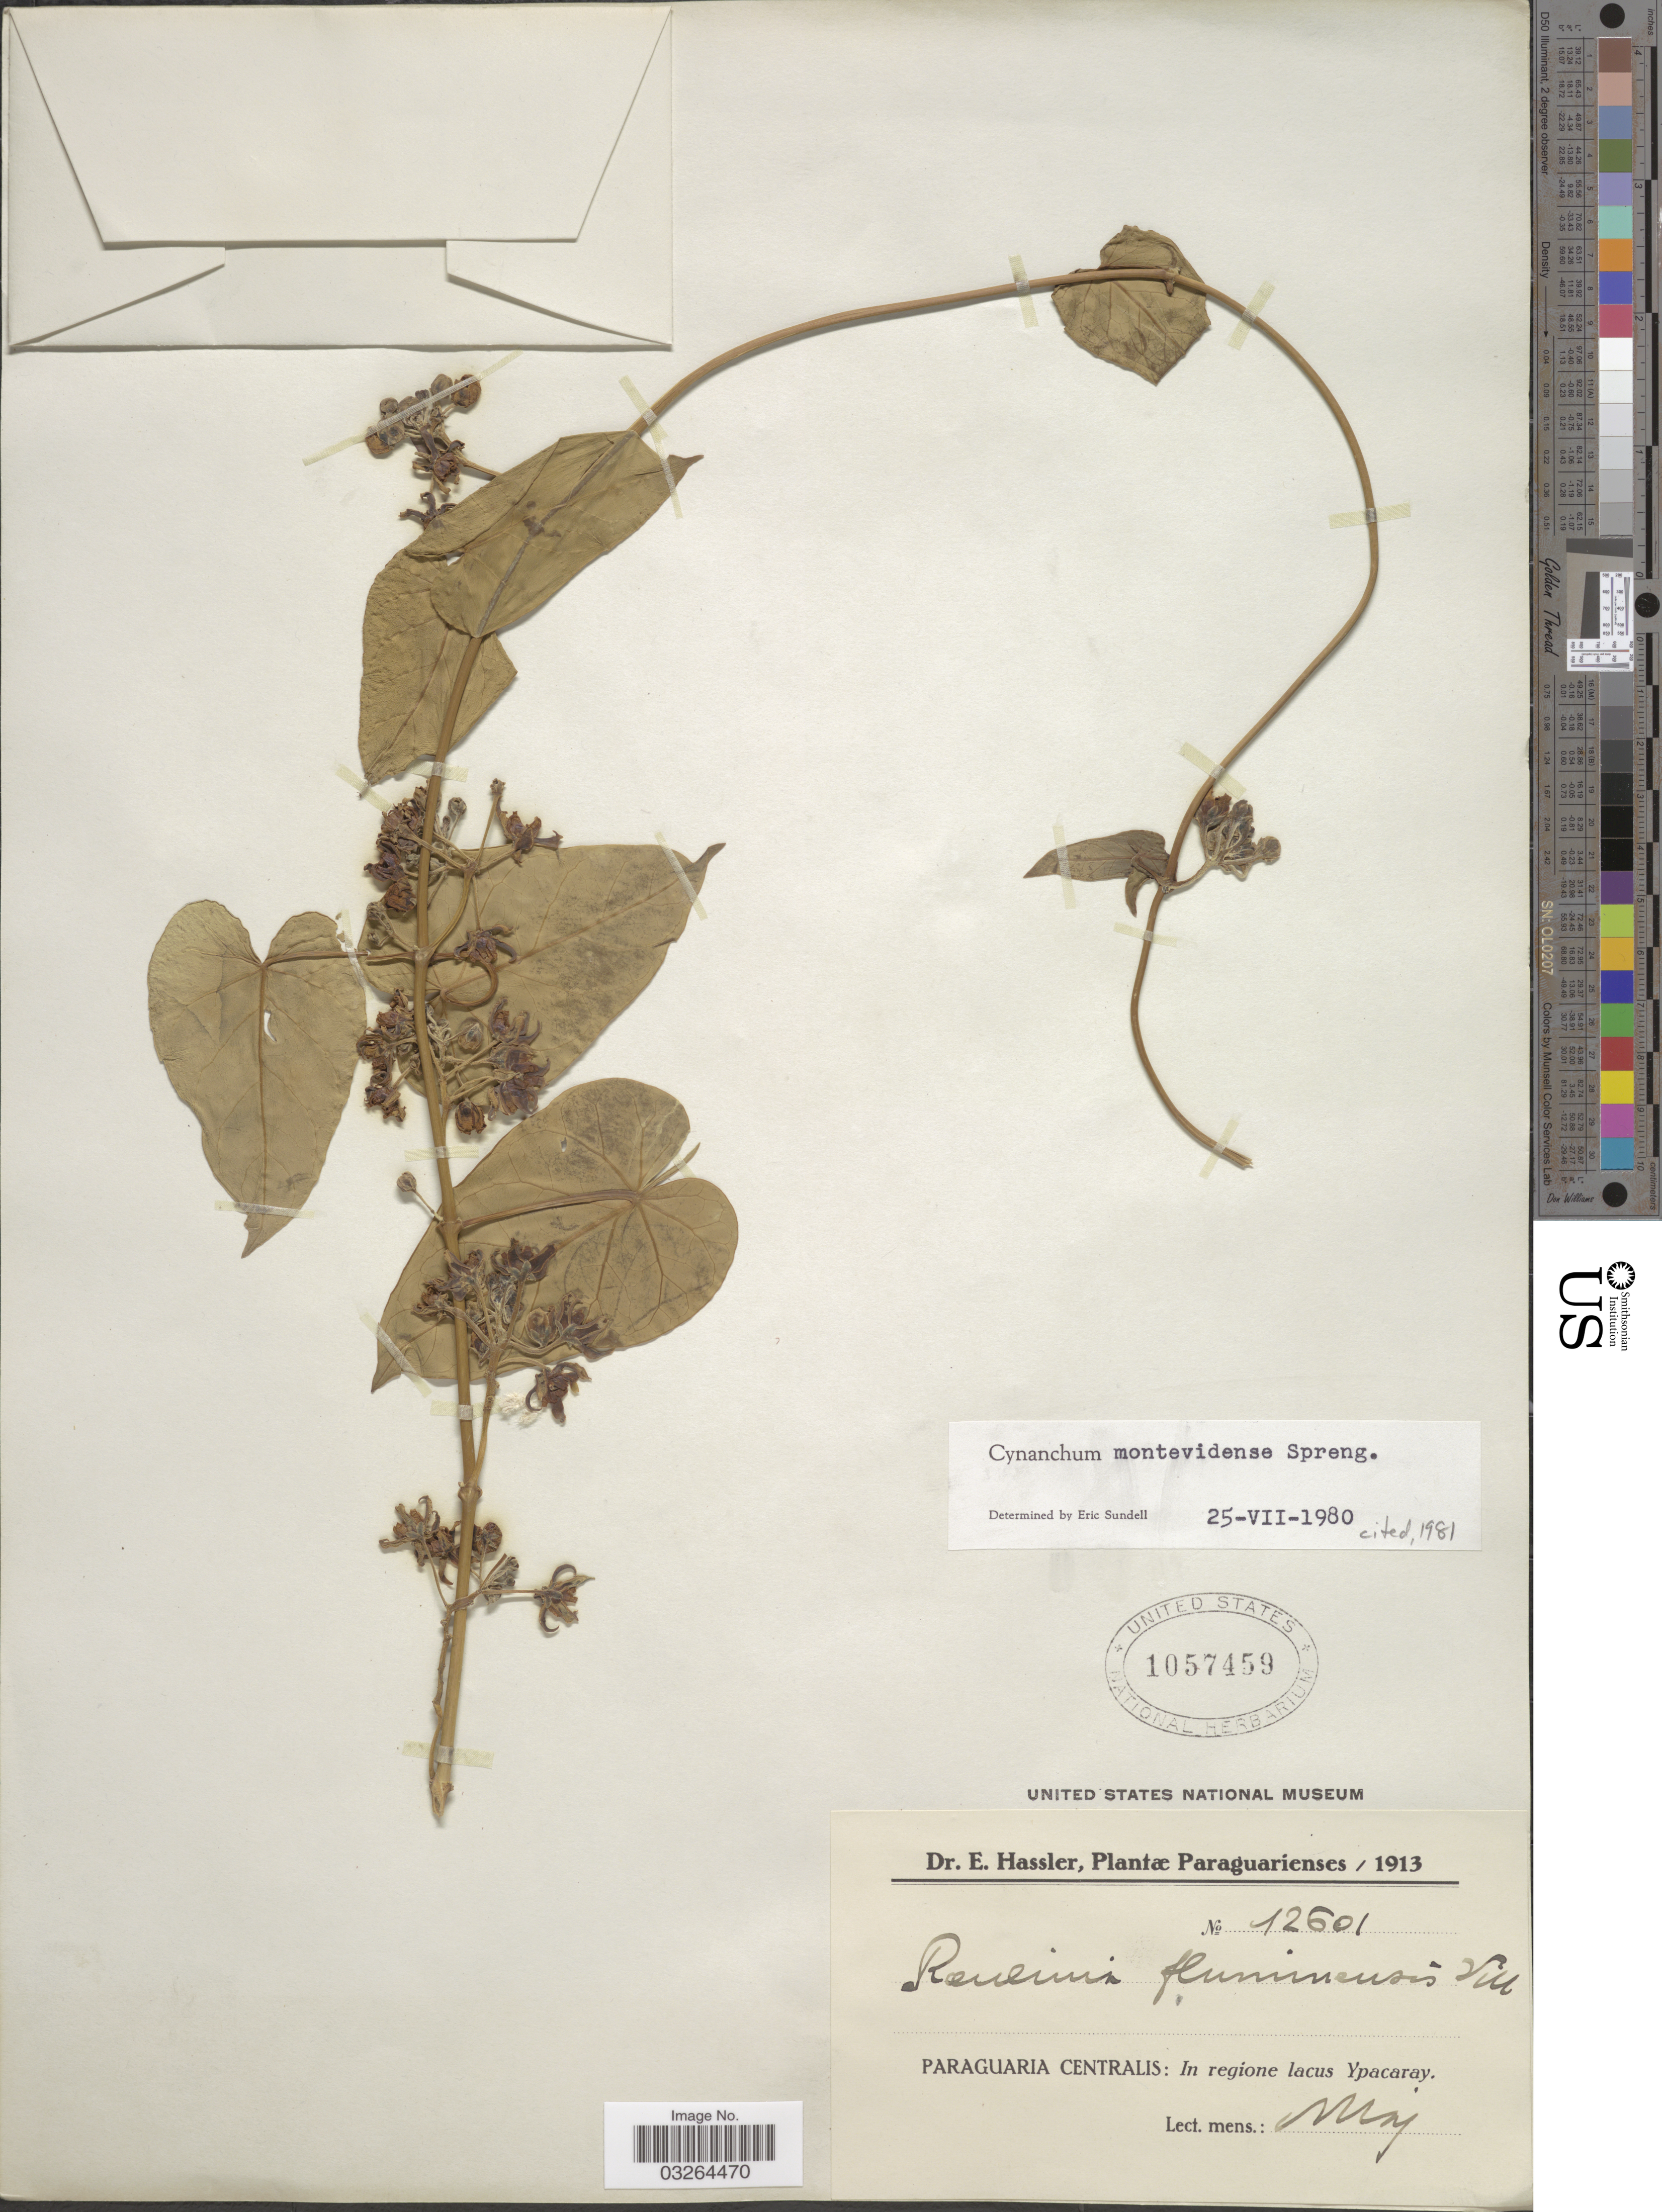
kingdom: Plantae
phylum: Tracheophyta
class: Magnoliopsida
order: Gentianales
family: Apocynaceae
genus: Cynanchum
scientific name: Cynanchum montevidense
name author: Spreng.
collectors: E. Hassler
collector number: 12601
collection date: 1913-05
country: Paraguay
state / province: Paraguari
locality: Paraguaria Centralis: In regione lacus Ypacaray.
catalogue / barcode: US 1057459